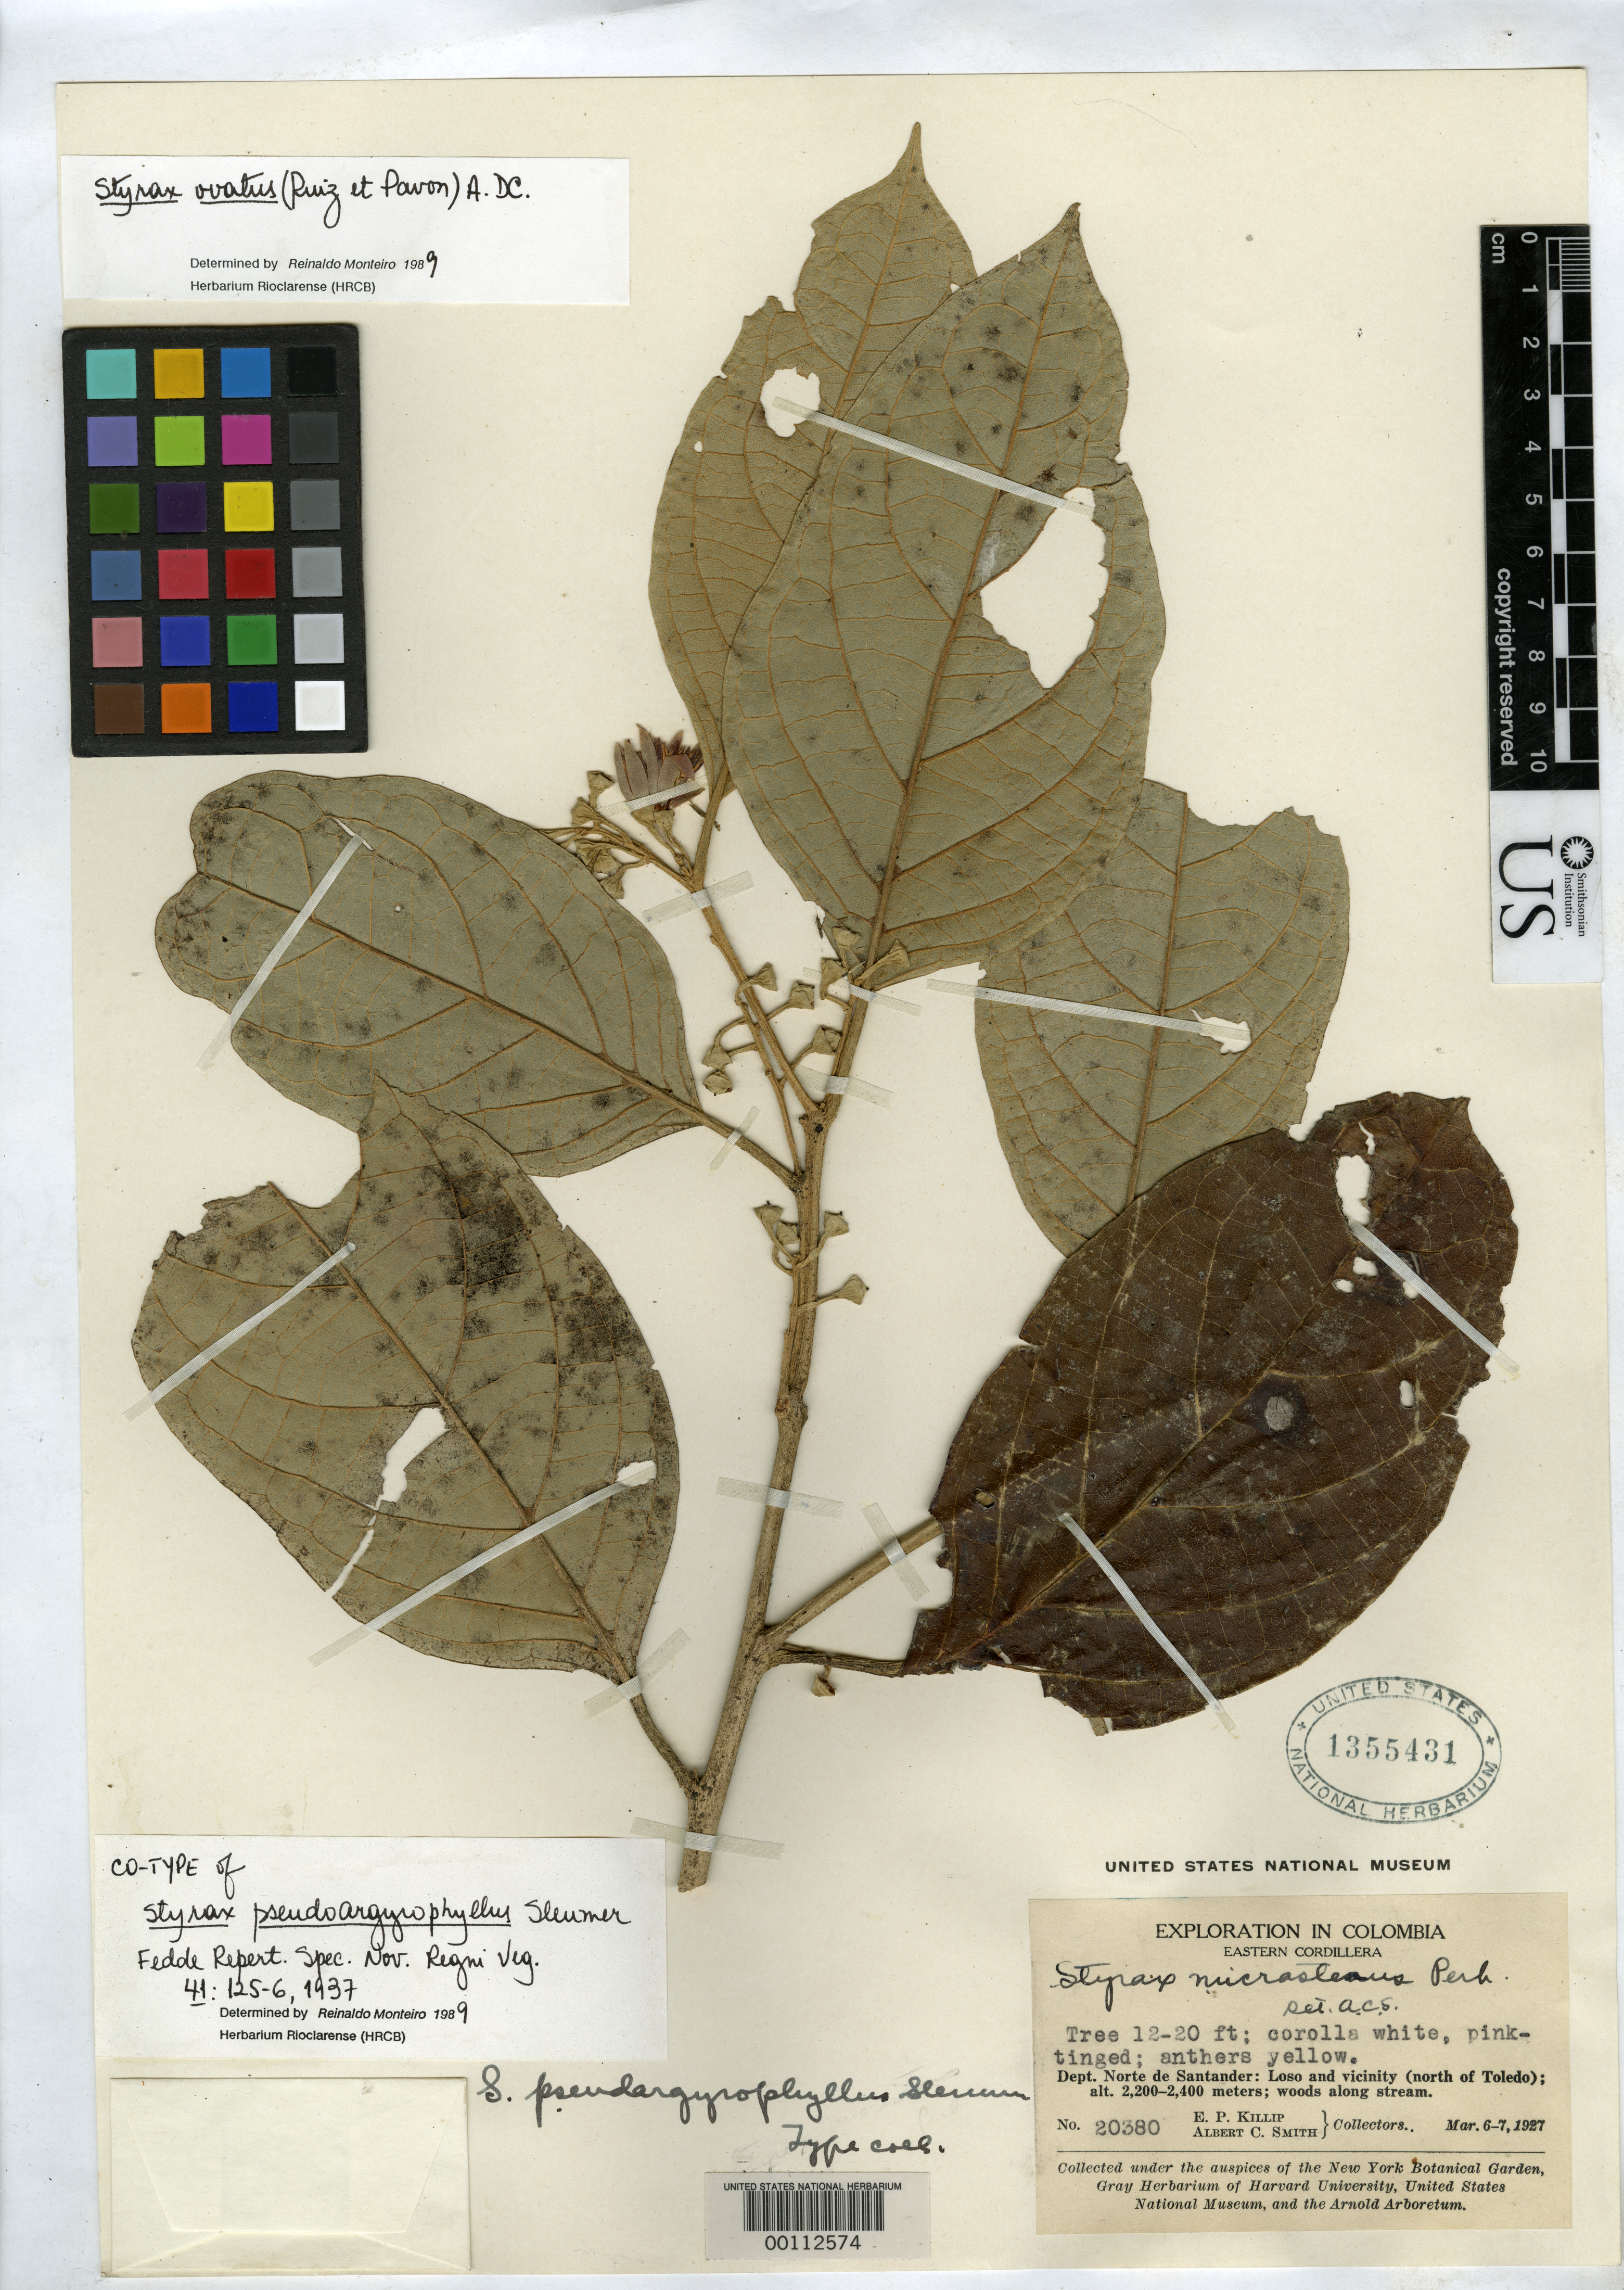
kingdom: Plantae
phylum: Tracheophyta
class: Magnoliopsida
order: Ericales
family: Styracaceae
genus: Styrax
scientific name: Styrax pseudargyrophyllus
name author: Sleumer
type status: Isotype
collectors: A. C. Smith & E. P. Killip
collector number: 20380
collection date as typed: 06 Mar 1927 to 07 Mar 1927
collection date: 1927-03-06/1927-03-07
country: Colombia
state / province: Norte de Santander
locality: Loso and vicinity, N of Toledo.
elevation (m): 2200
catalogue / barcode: US 1355431